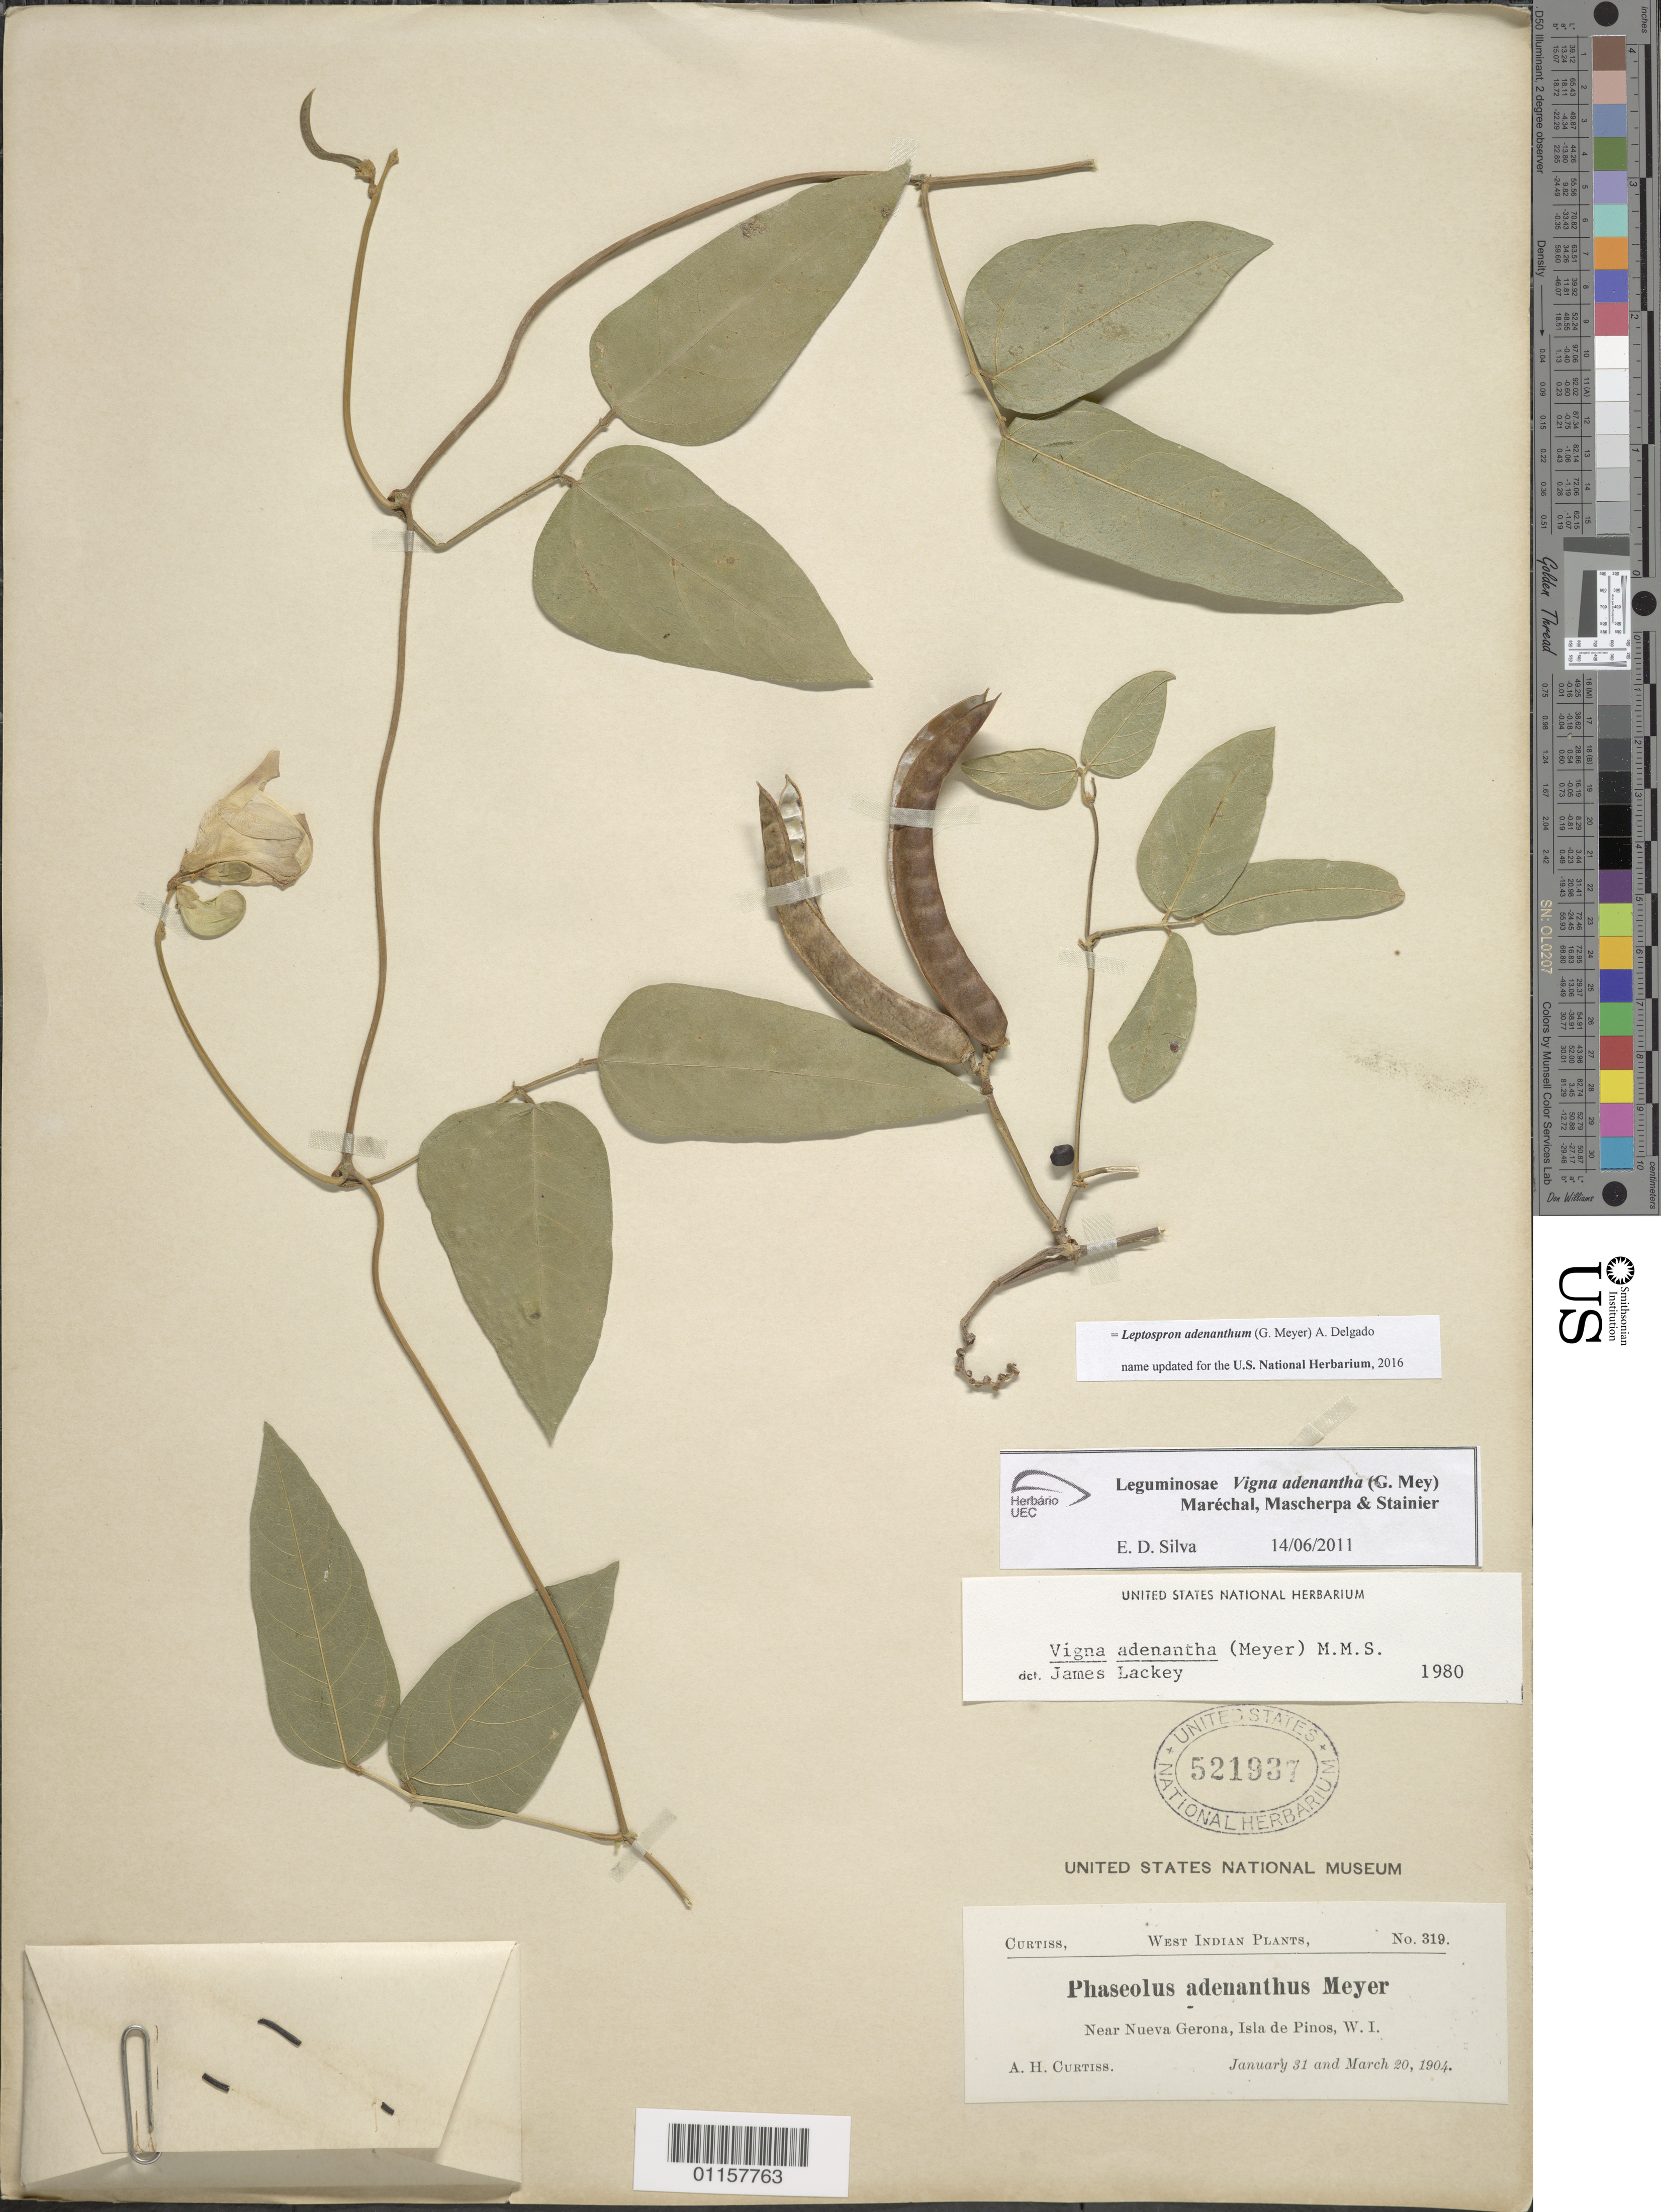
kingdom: Plantae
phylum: Tracheophyta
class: Magnoliopsida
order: Fabales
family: Fabaceae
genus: Leptospron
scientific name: Leptospron adenanthum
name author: (G. Mey.) A. Delgado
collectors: A. H. Curtiss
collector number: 319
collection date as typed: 31 Jan 1904 and 20 Mar 1904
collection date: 1904-01-31,1904-03-20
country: Cuba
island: Isla de la Juventud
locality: Nueva Gerona vicinity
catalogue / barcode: US 521937